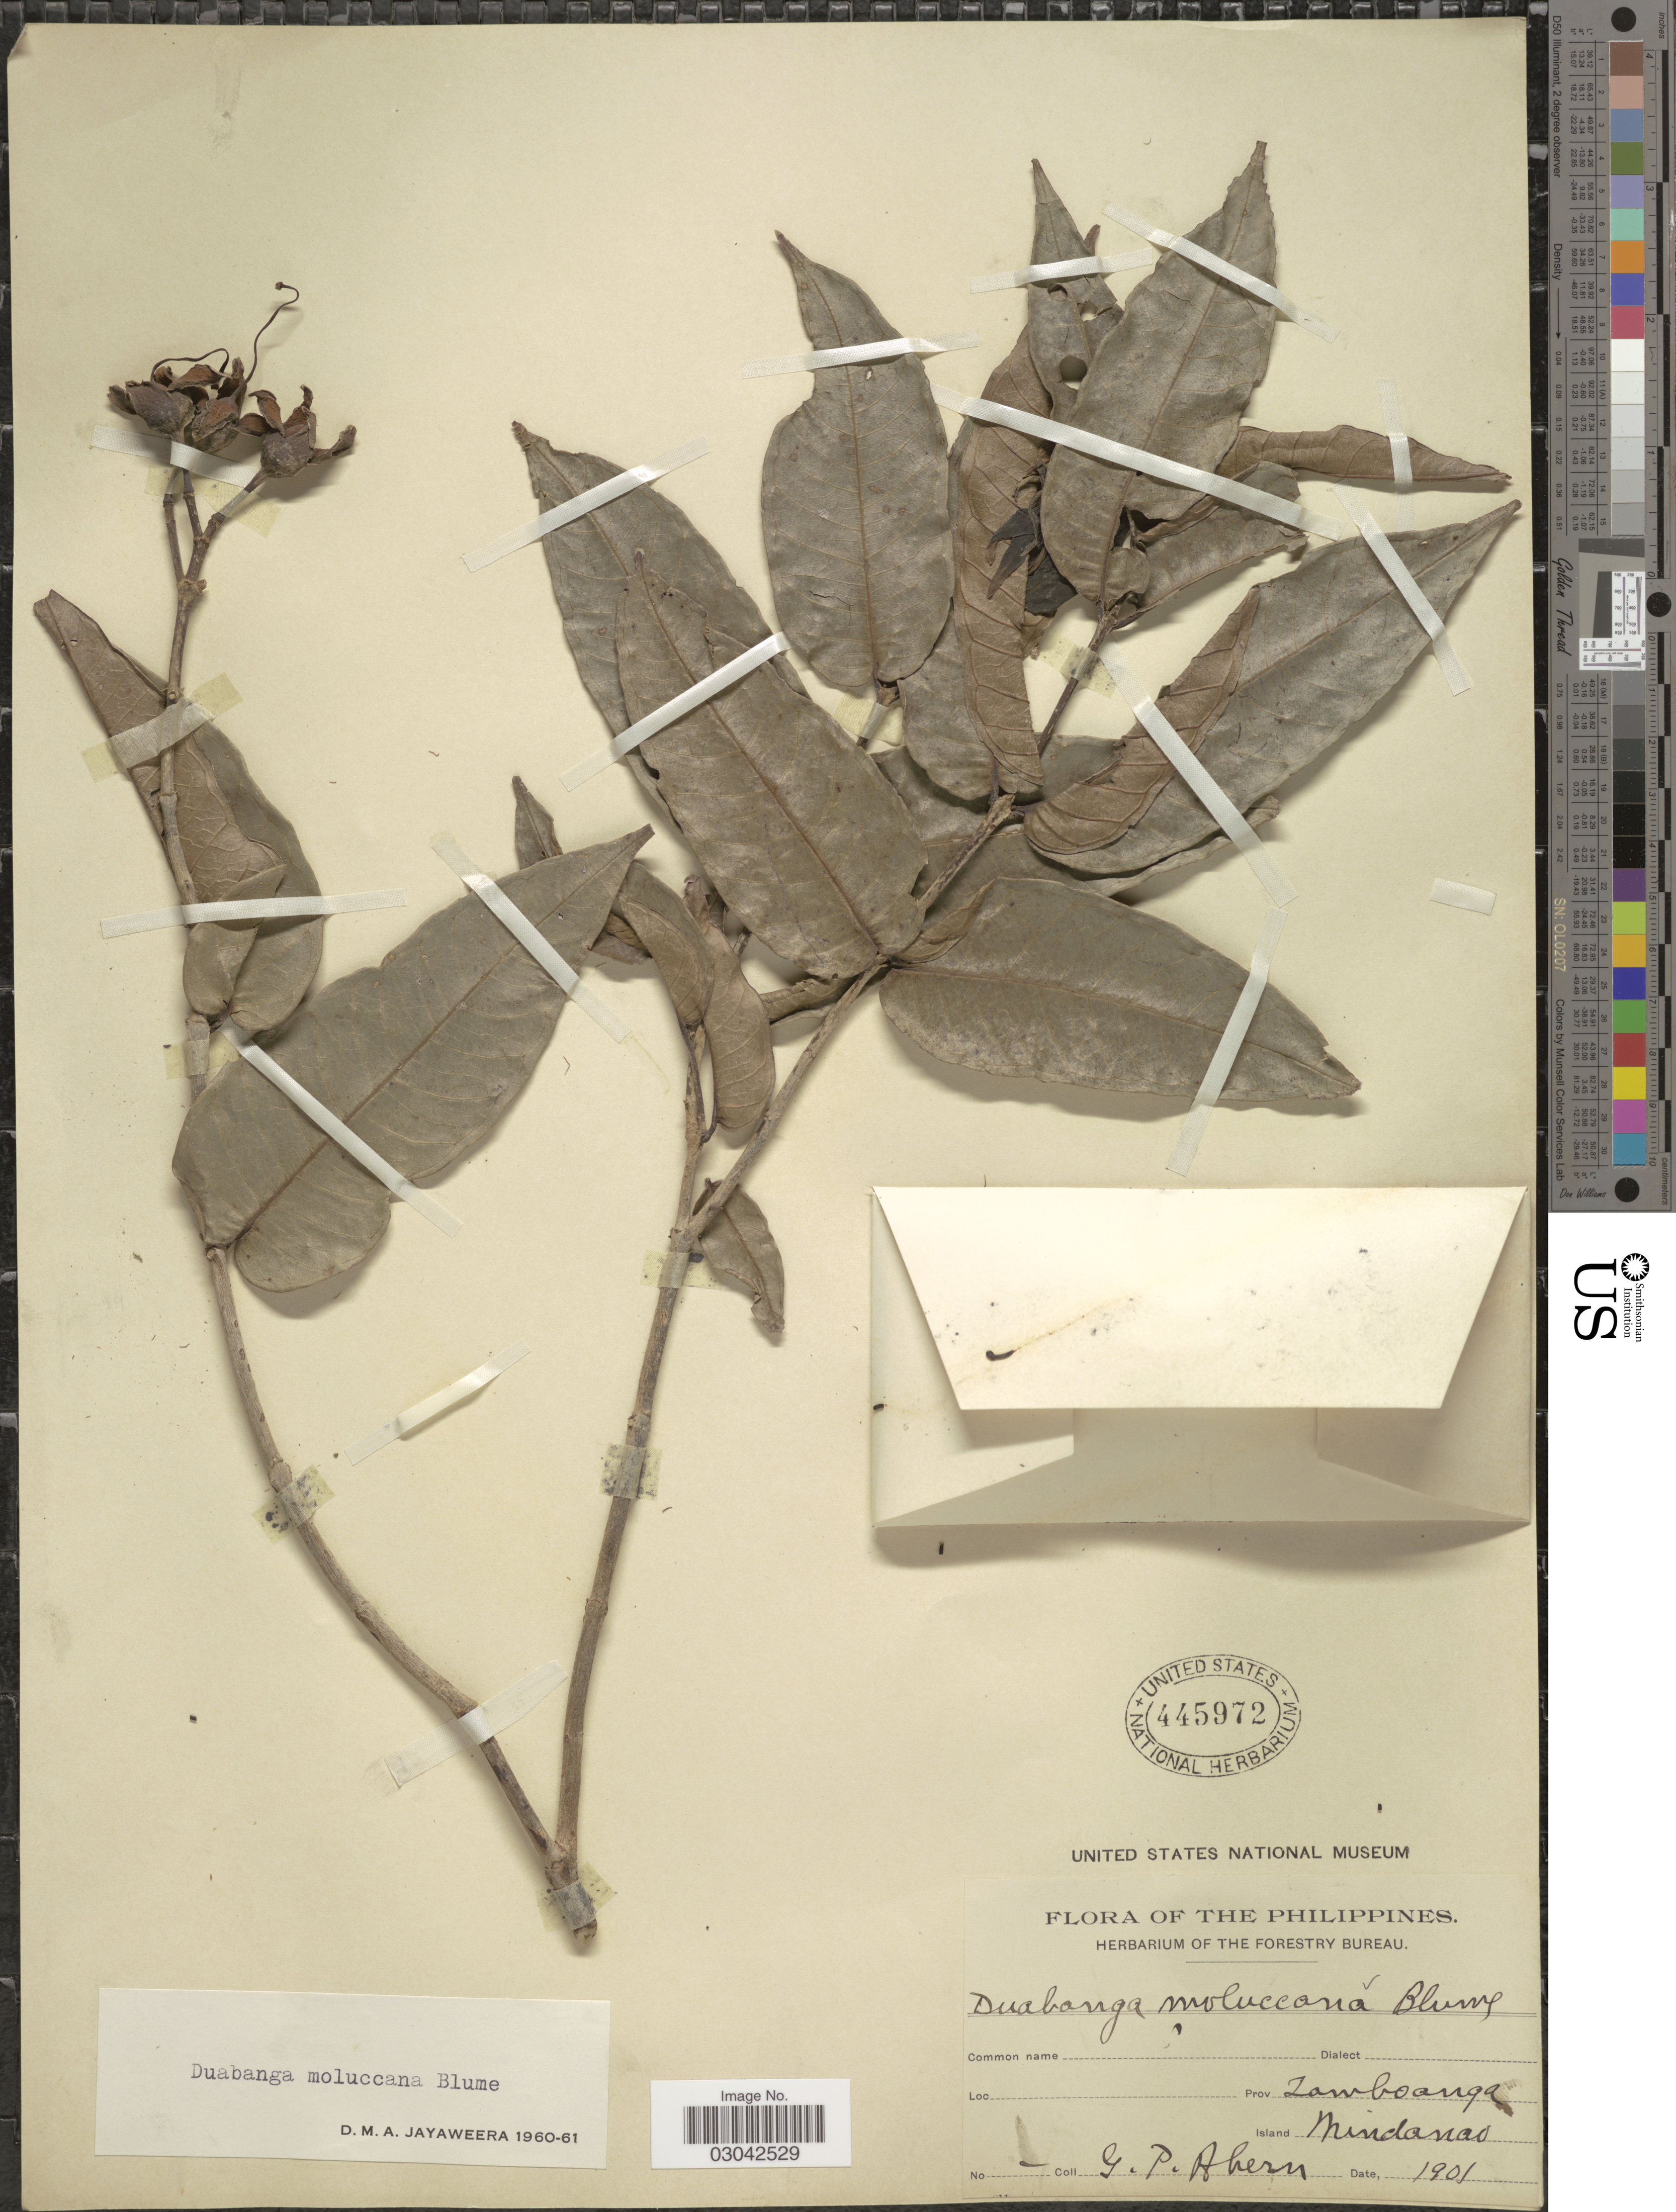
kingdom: Plantae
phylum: Tracheophyta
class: Magnoliopsida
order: Myrtales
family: Lythraceae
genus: Duabanga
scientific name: Duabanga moluccana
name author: Blume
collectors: G. Ahern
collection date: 1901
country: Philippines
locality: Prov. Zamboanga Island Mindanao.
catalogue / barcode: US 445972